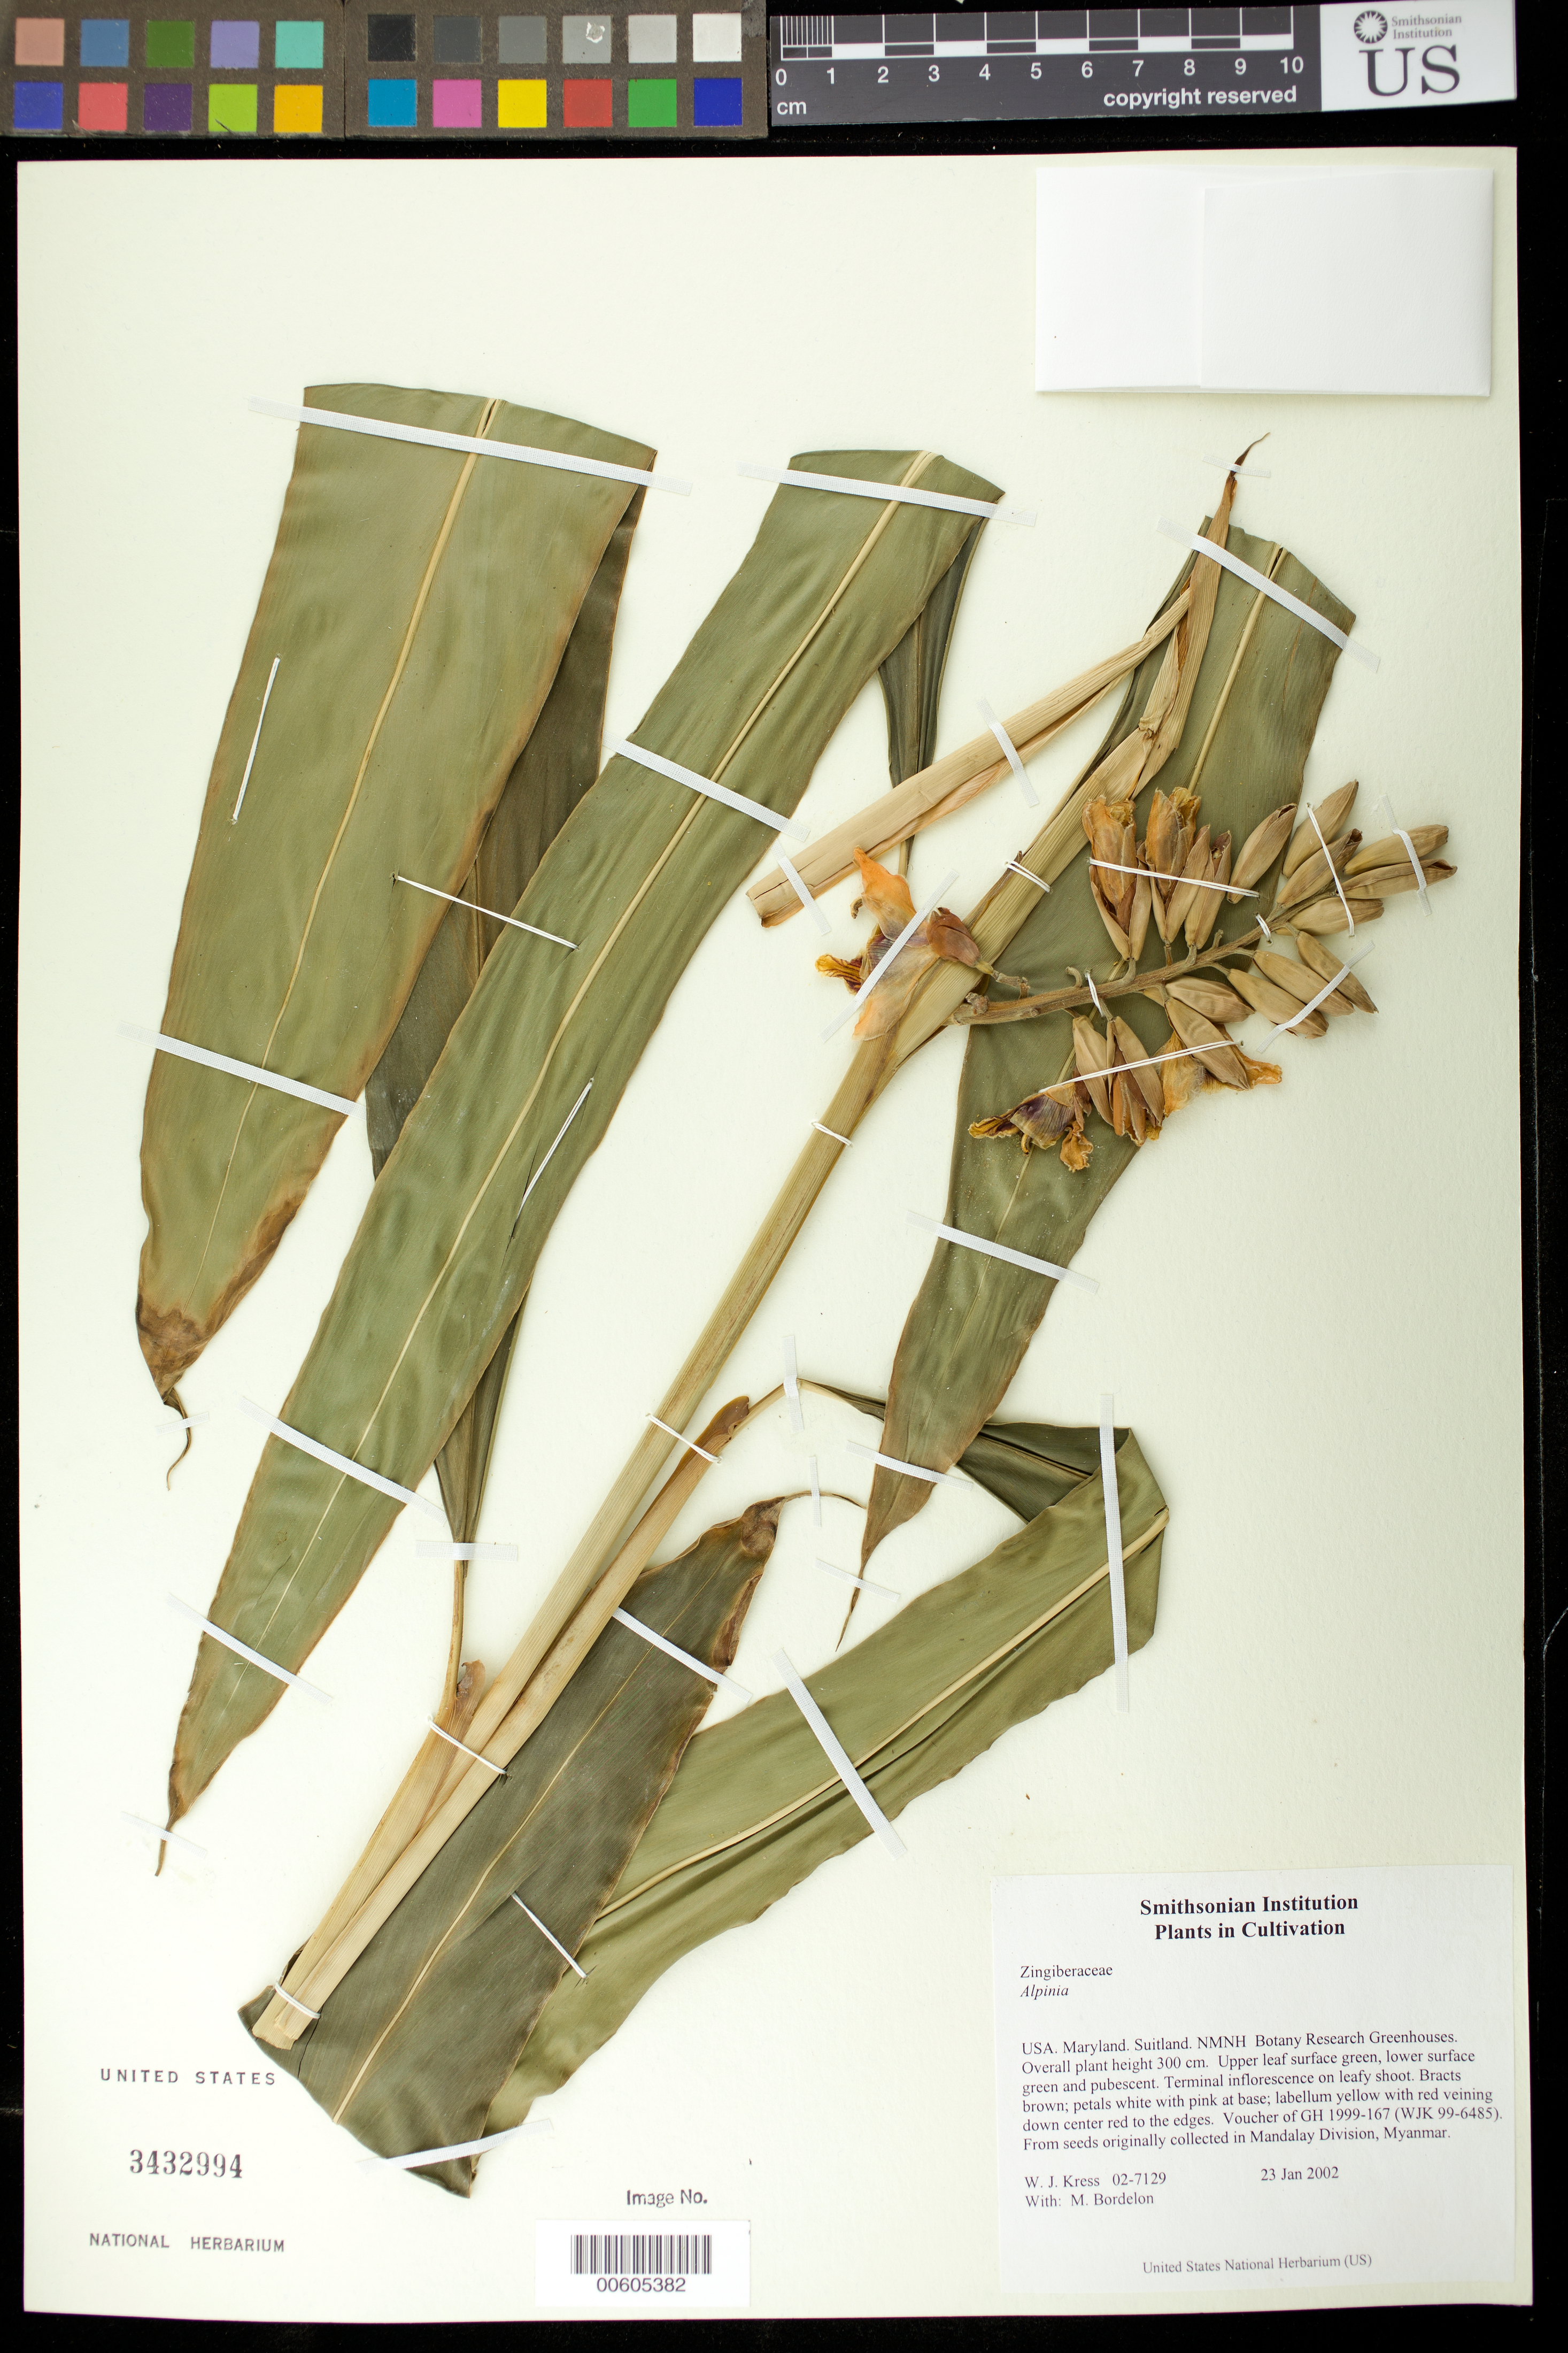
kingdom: Plantae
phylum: Tracheophyta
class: Liliopsida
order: Zingiberales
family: Zingiberaceae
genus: Alpinia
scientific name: Alpinia sp.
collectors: W. J. Kress & M. Bordelon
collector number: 02-7129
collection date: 2002-01-23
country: United States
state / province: Maryland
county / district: Prince George's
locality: NMNH Botany Research Greenhouses. Suitland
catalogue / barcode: US 3432994